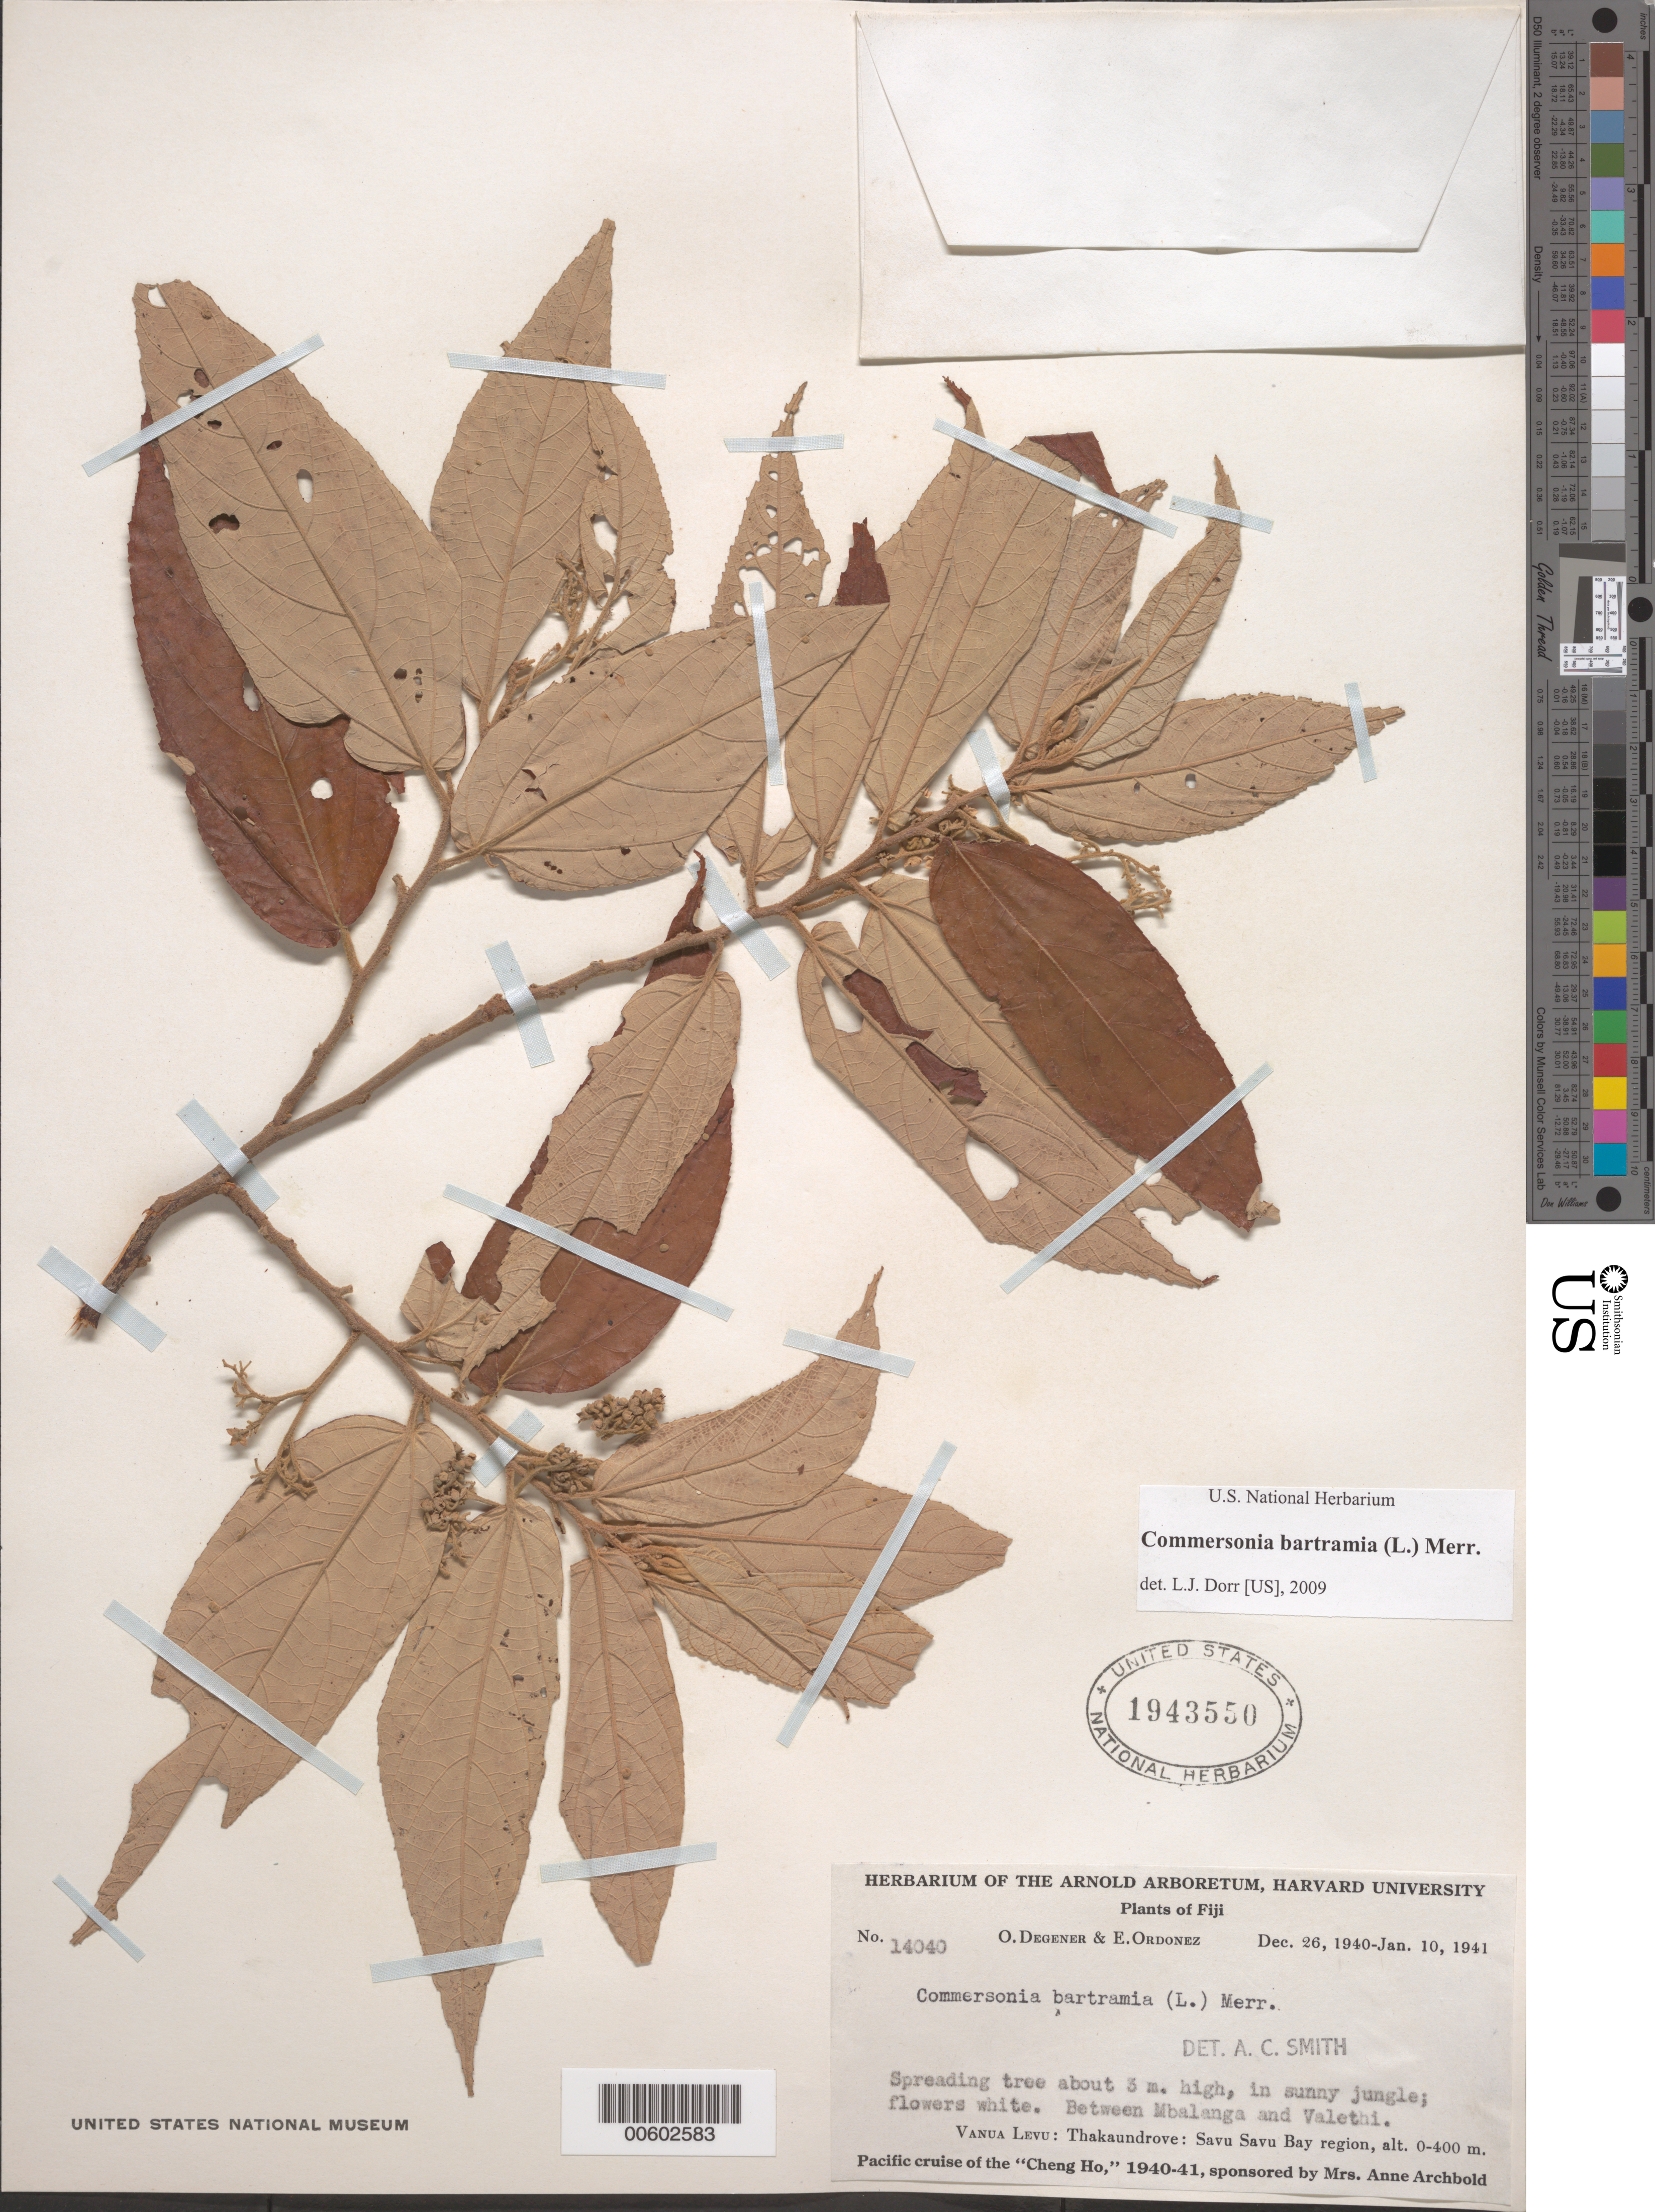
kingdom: Plantae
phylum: Tracheophyta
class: Magnoliopsida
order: Malvales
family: Malvaceae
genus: Commersonia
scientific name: Commersonia bartramia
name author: (L.) Merr.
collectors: O. Degener & E. Ordonez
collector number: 14040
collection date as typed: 26 Dec 1940 to 10 Jan 1941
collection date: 1940-12-26/1941-01-10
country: Fiji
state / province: Northern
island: Vanua Levu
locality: Thakaundrove: Sava Sava Bay region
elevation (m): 0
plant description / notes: US, A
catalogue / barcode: US 1943550